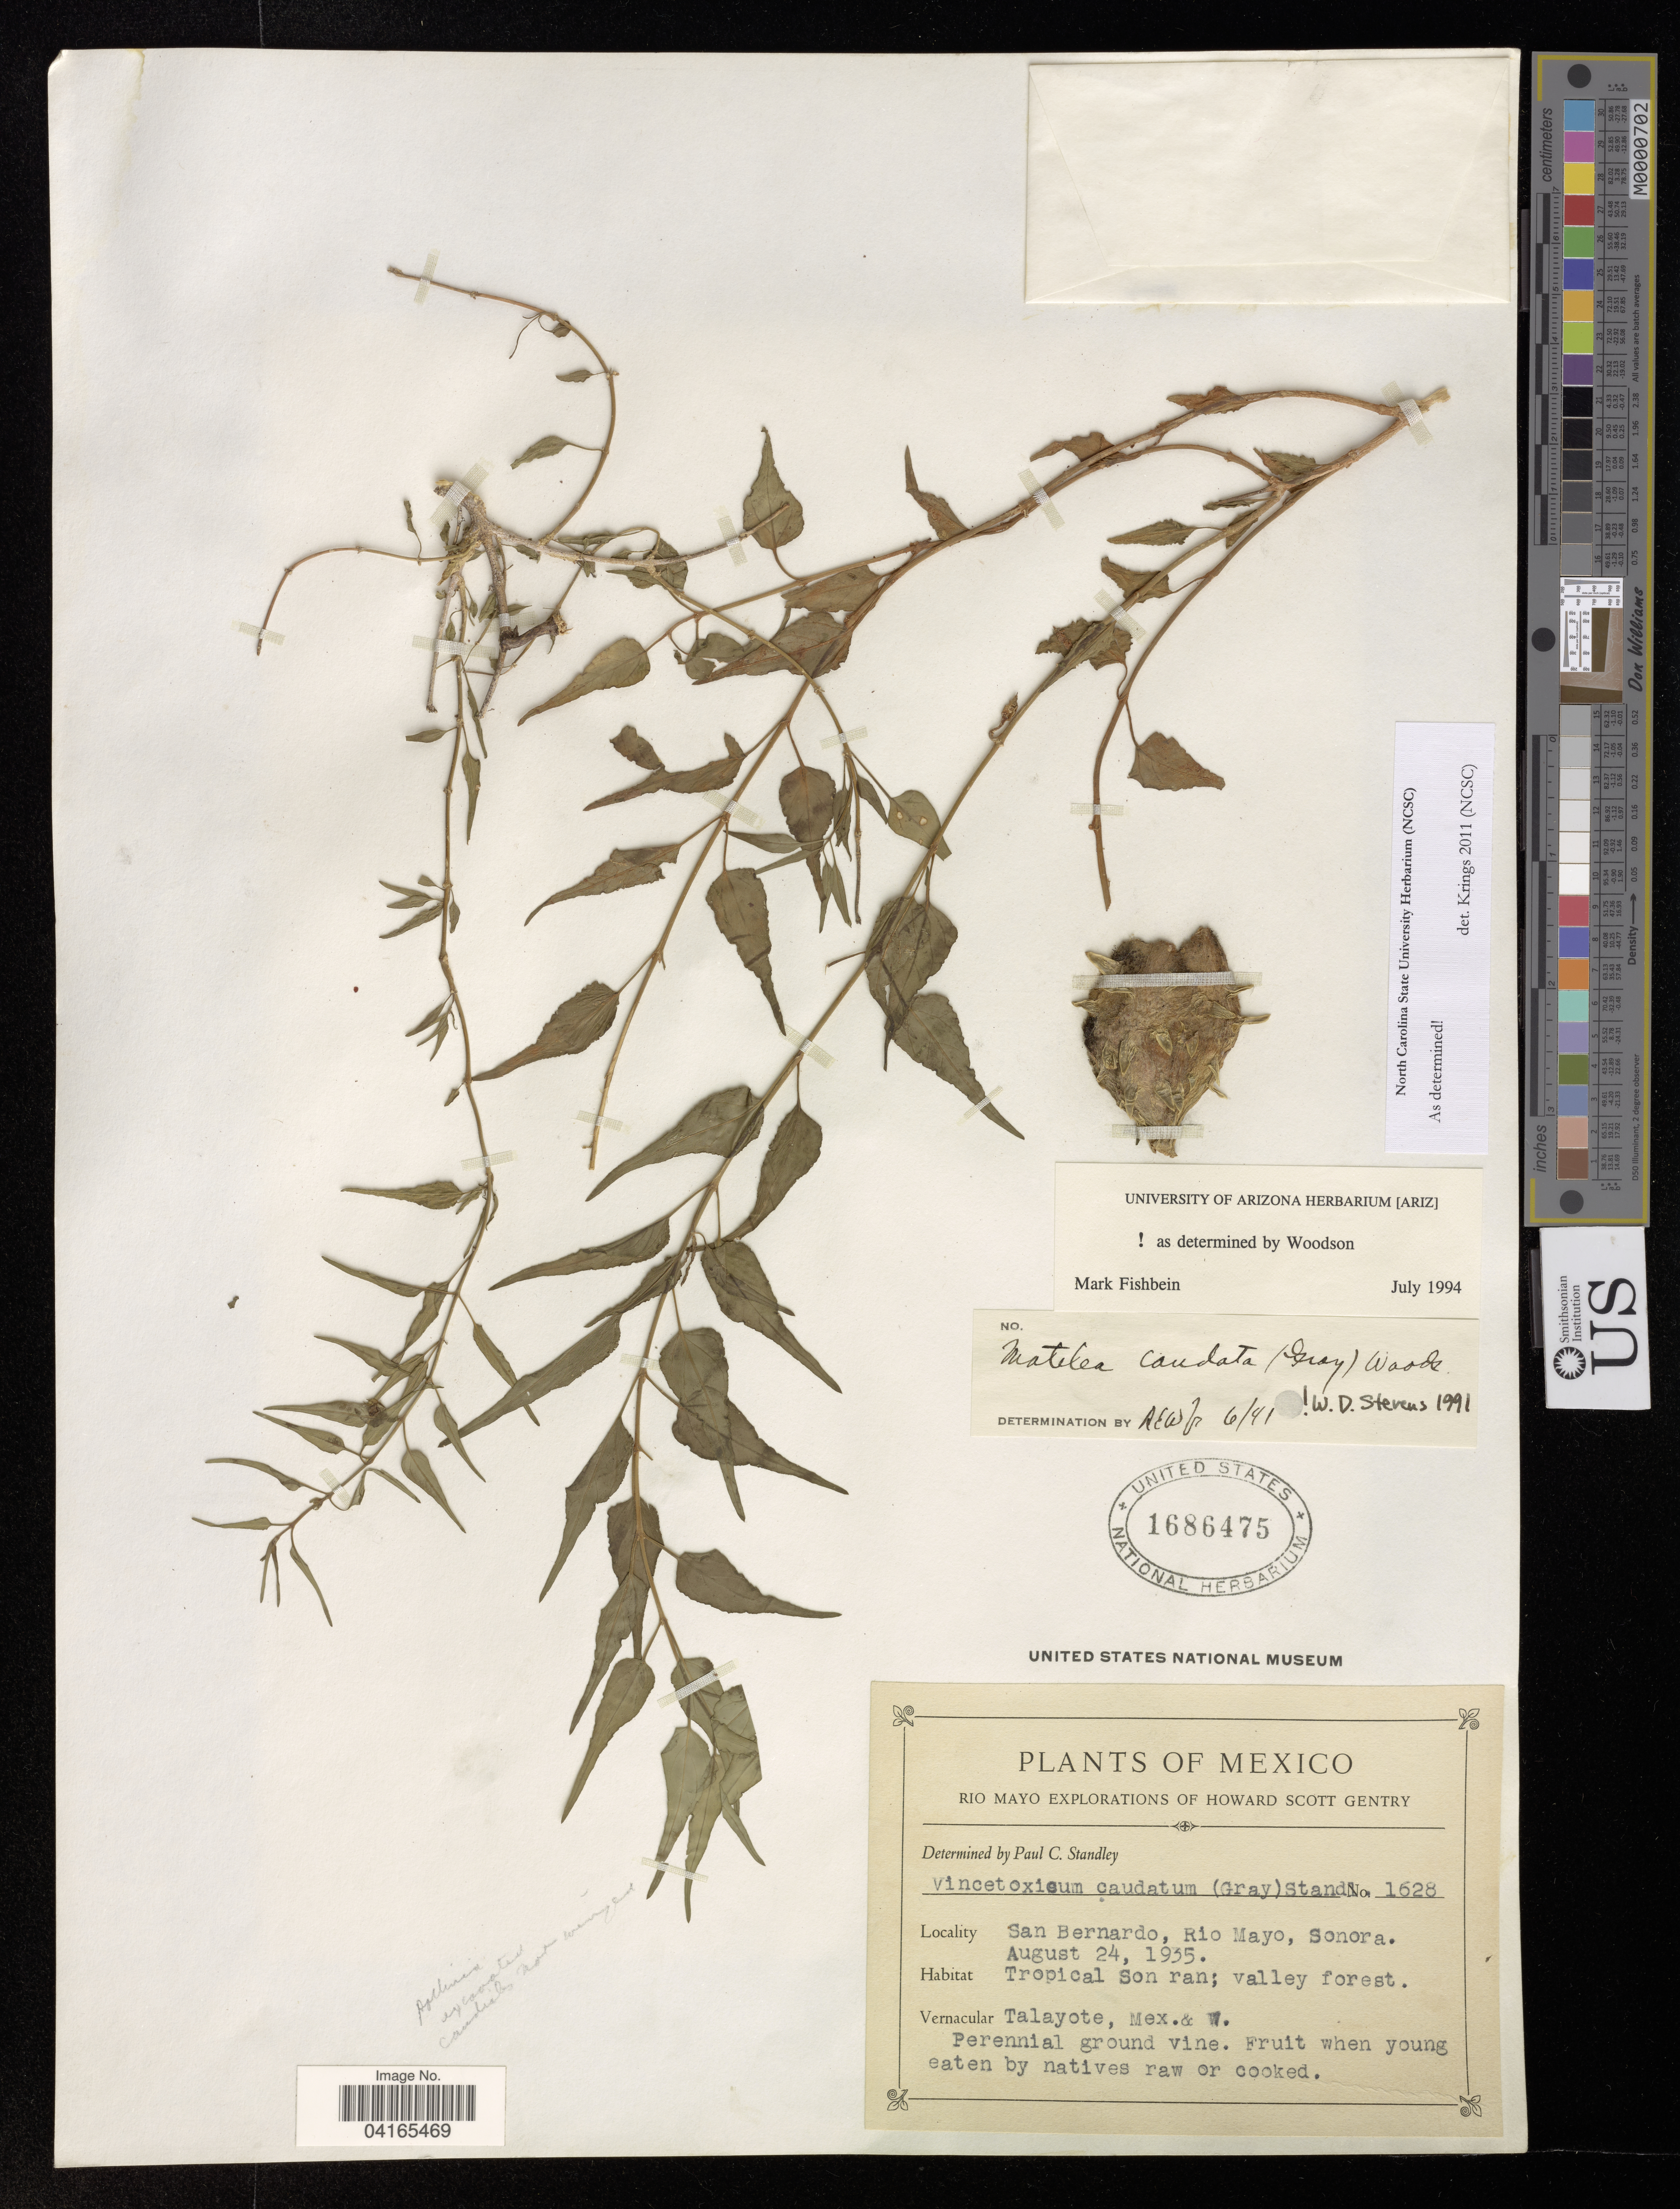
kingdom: Plantae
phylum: Tracheophyta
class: Magnoliopsida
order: Gentianales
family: Apocynaceae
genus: Matelea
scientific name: Matelea caudata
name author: (A. Gray) Woodson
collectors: H. S. Gentry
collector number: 1628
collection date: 1935-08-24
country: Mexico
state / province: Sonora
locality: Rio Mayo Explorations. San Bernardo, Rio Mayo, Sonora,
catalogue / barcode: US 1686475